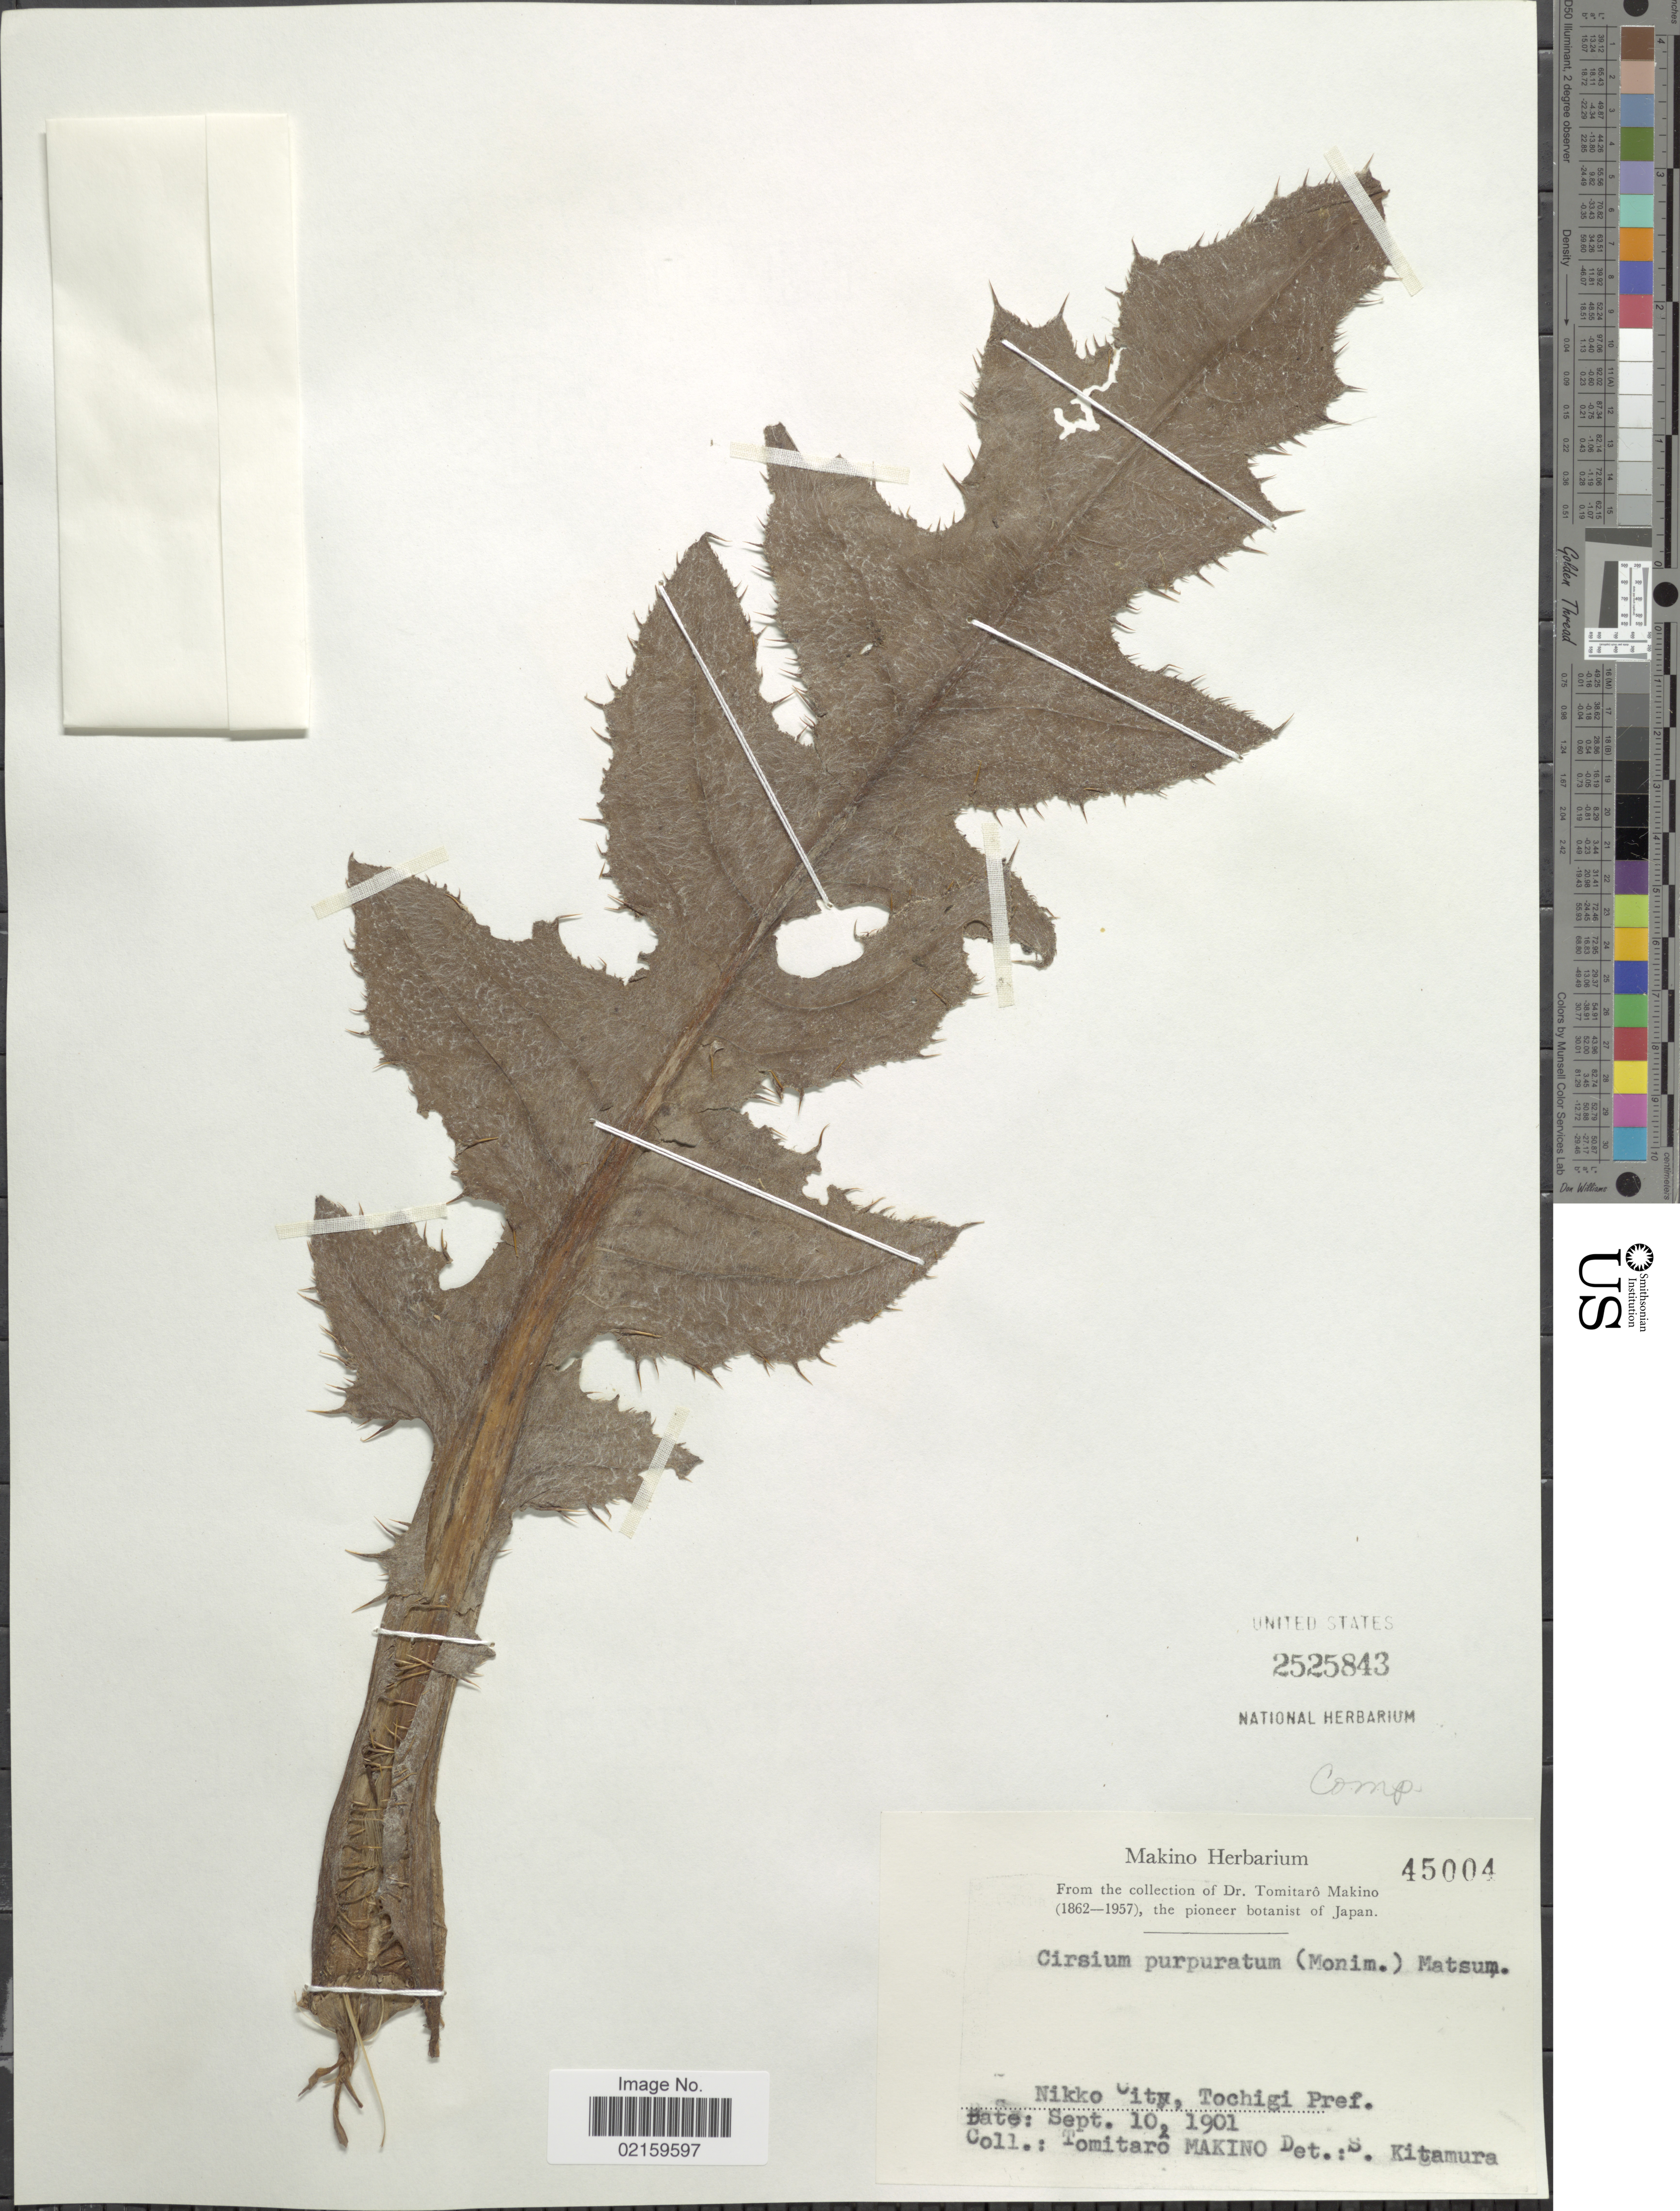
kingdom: Plantae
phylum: Tracheophyta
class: Magnoliopsida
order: Asterales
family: Asteraceae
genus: Cirsium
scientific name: Cirsium purpuratum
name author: (Maxim.) Matsum.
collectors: T. Mkino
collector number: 45004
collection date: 1901-09-10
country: Japan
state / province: Totigi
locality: Nikko City, Tochigi Pref.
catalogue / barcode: US 2525843